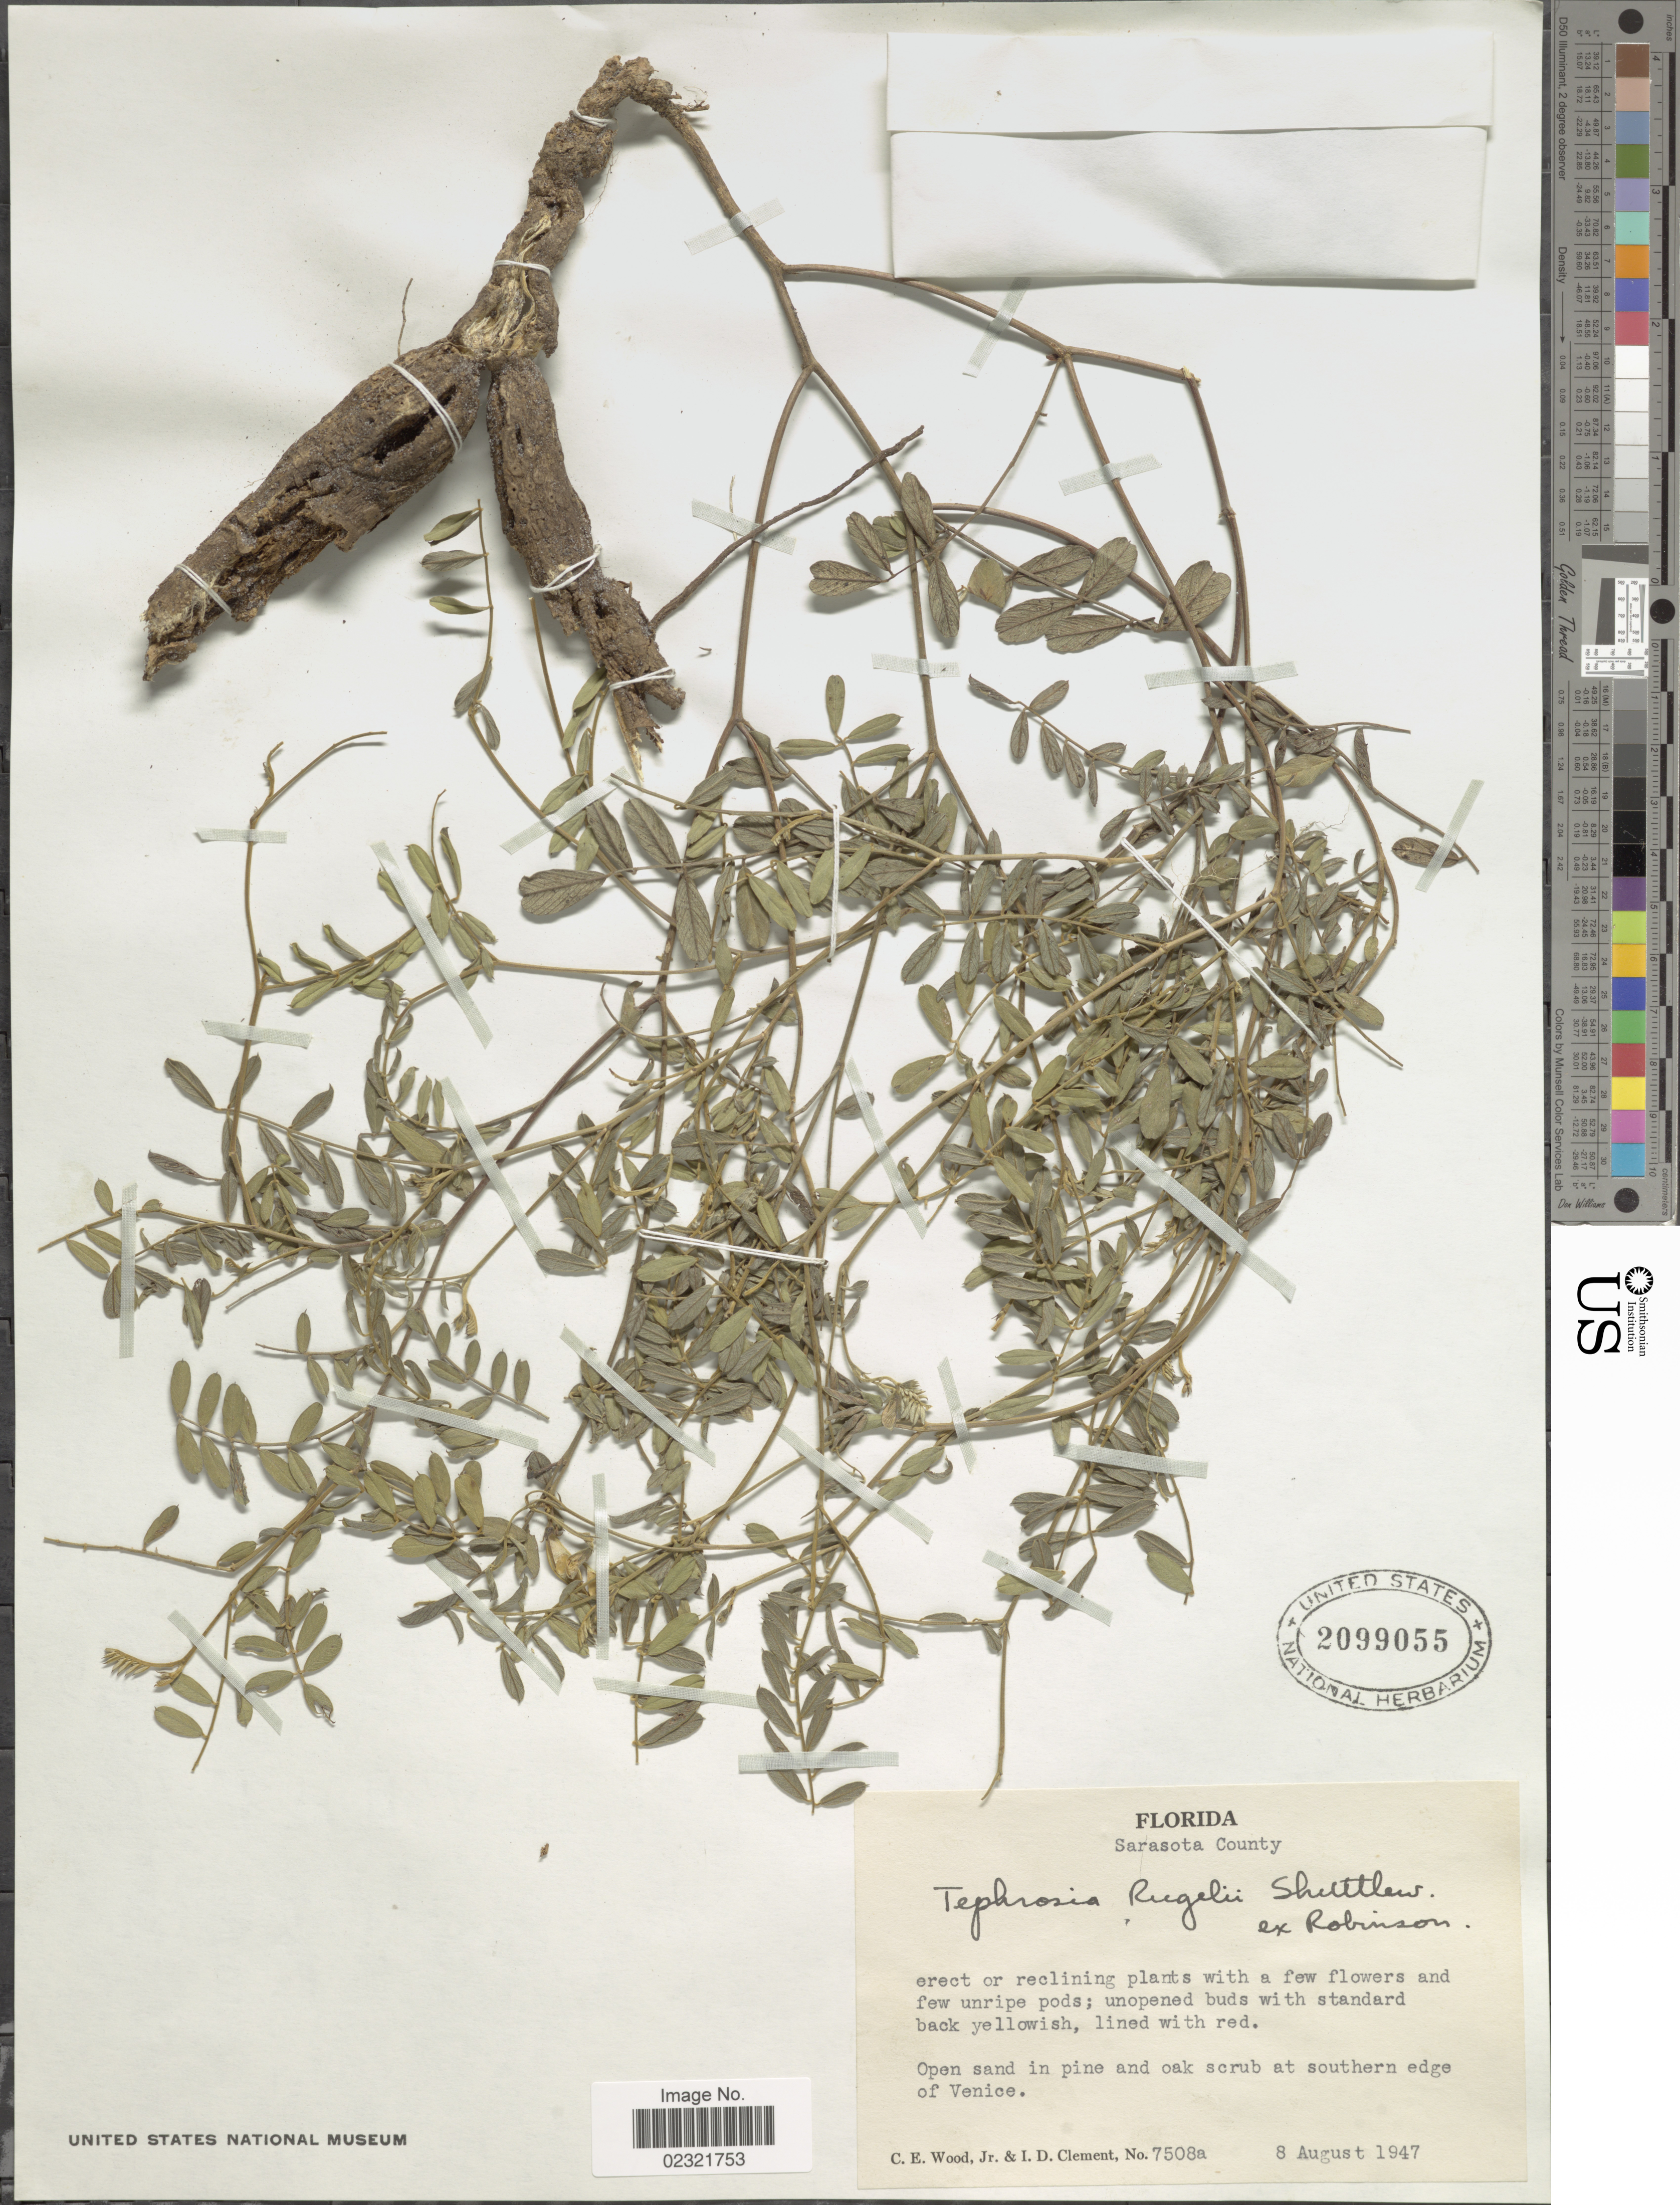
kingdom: Plantae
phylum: Tracheophyta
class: Magnoliopsida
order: Fabales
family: Fabaceae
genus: Tephrosia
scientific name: Tephrosia rugelii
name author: Shuttlew.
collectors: C. Wood & I. Clement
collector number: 7508a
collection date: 1947-08-08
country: United States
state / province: Florida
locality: Sarasota County, Open sand in pine and oak scrub at southern edge of Venice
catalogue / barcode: US 2099055